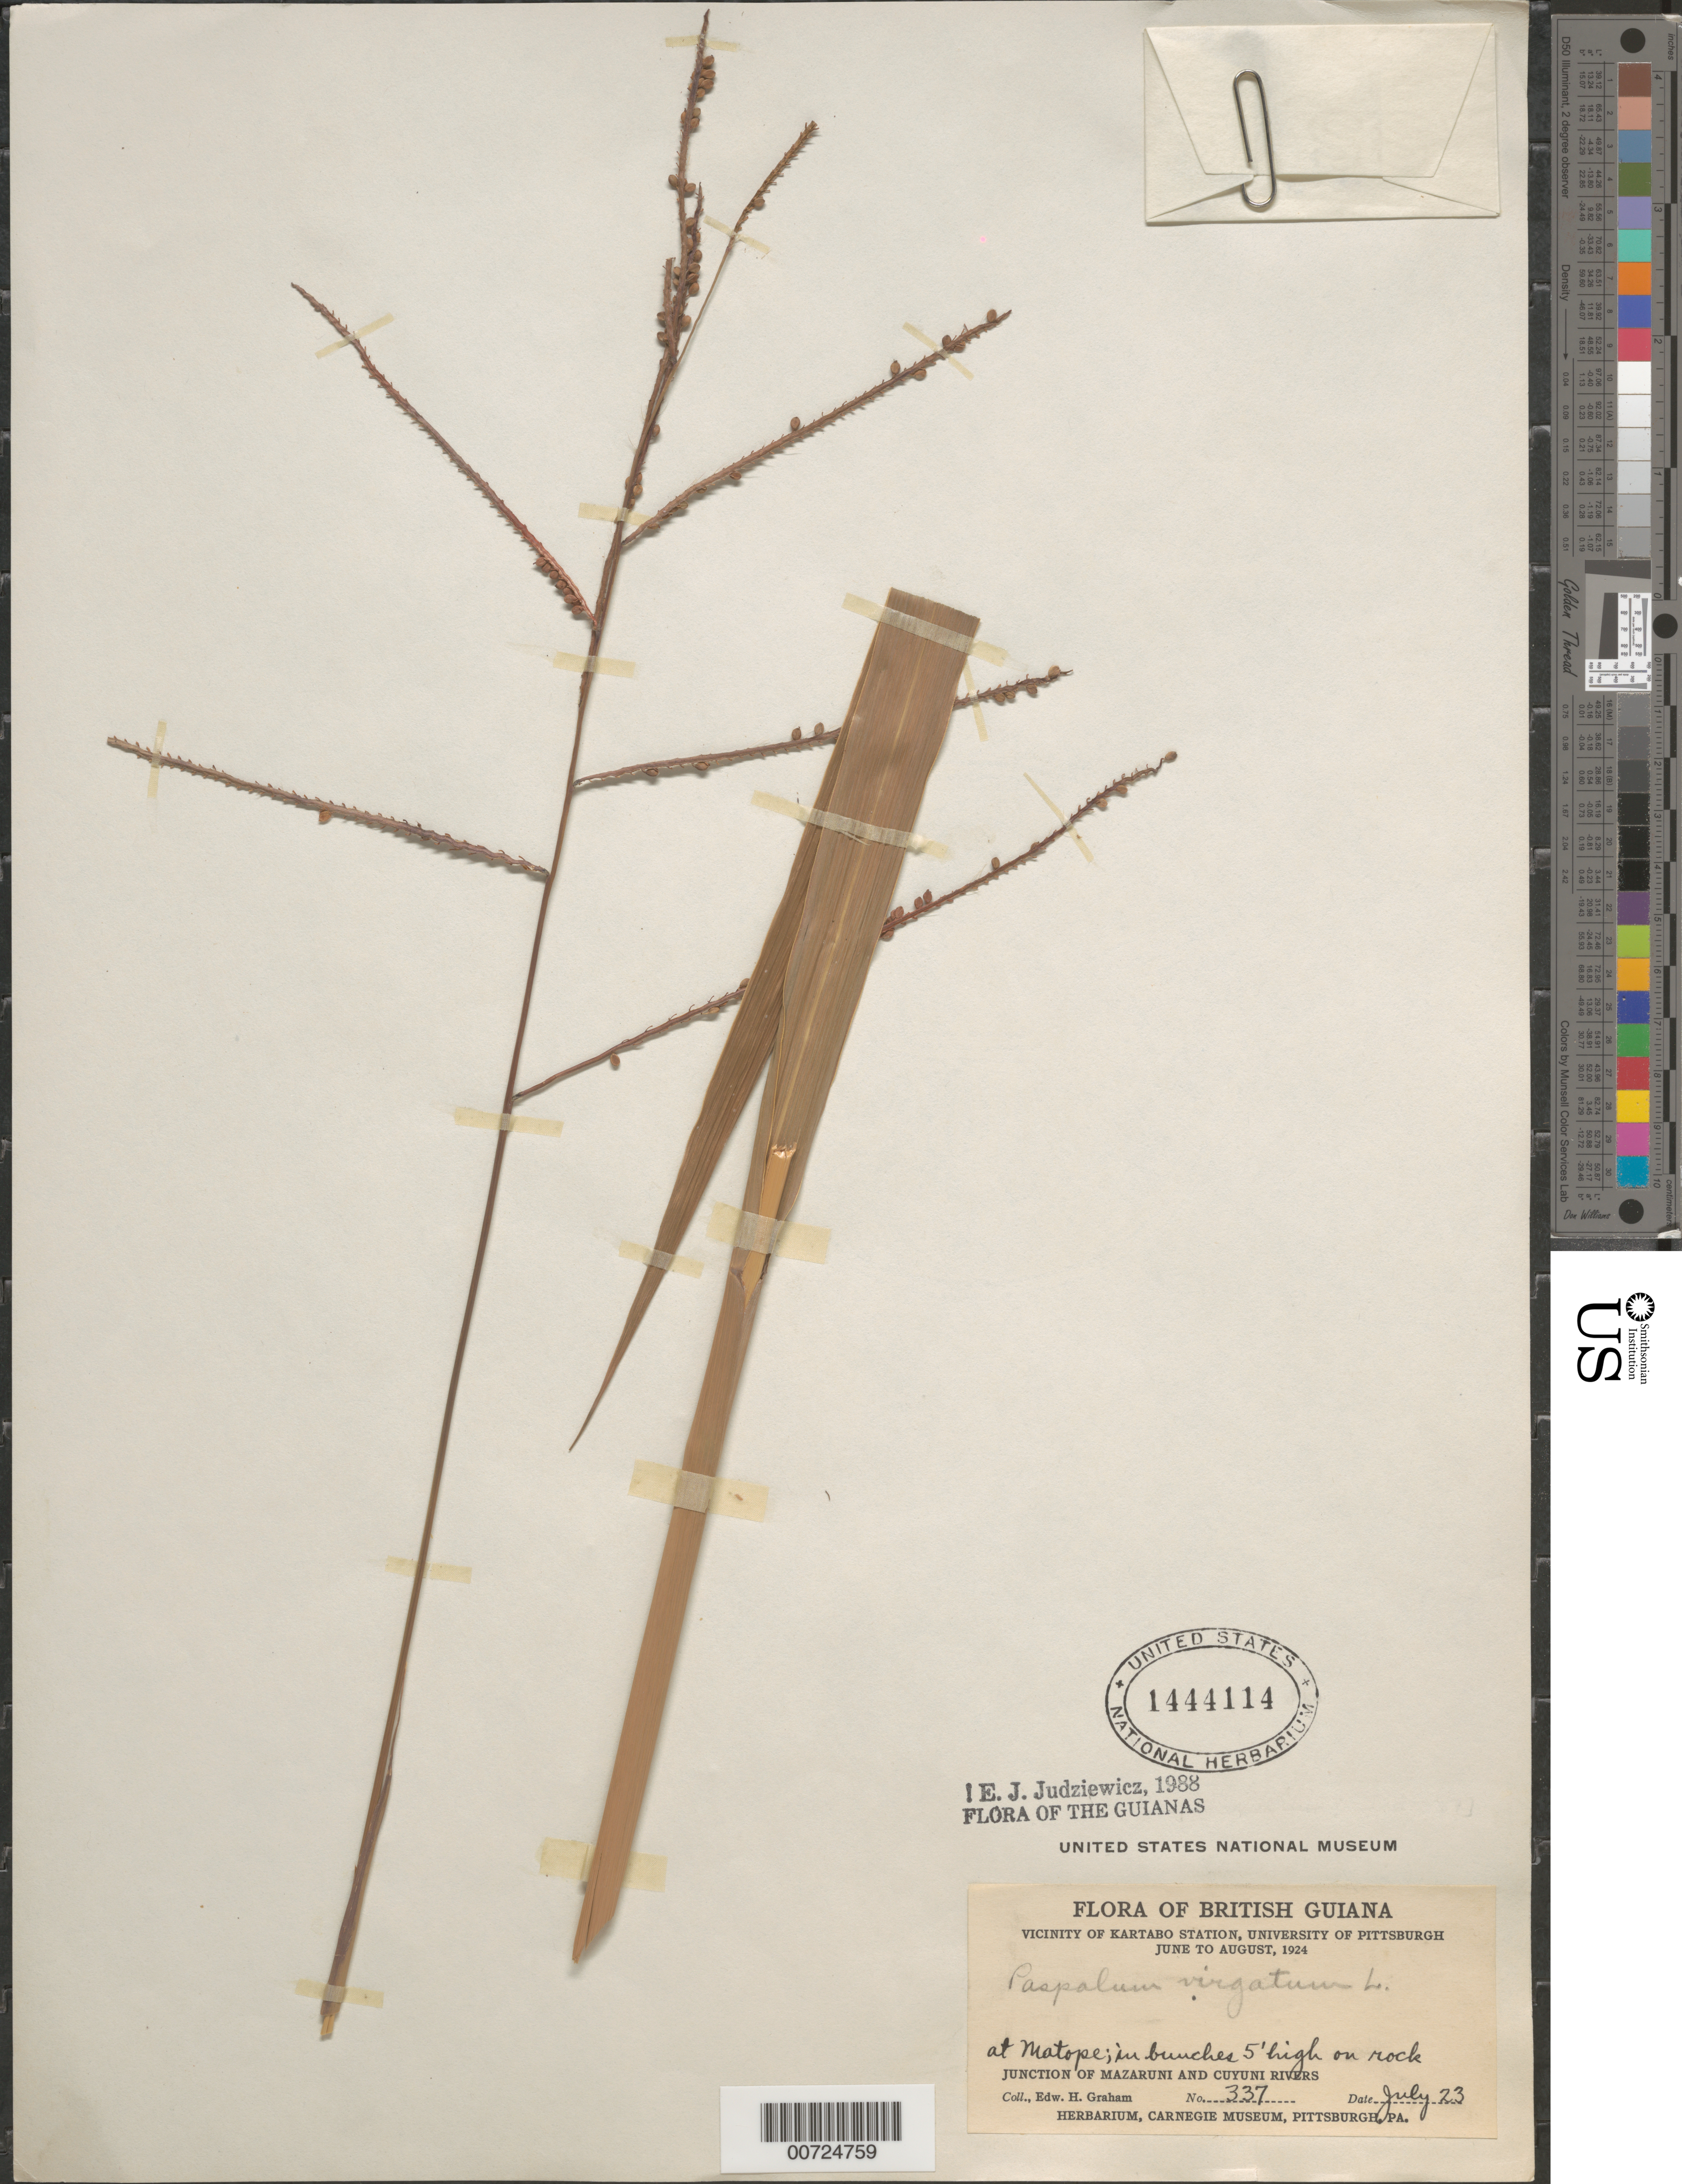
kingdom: Plantae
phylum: Tracheophyta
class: Liliopsida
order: Poales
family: Poaceae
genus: Paspalum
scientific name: Paspalum virgatum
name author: L.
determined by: Judziewicz, E. J.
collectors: E. H. Graham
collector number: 337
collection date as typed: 23-Jul-24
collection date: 1924-07-23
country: Guyana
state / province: Cuyuni-Mazaruni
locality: Matope, junction of Mazaruni & Cuyuni Rivers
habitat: On rock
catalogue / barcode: US 1444114